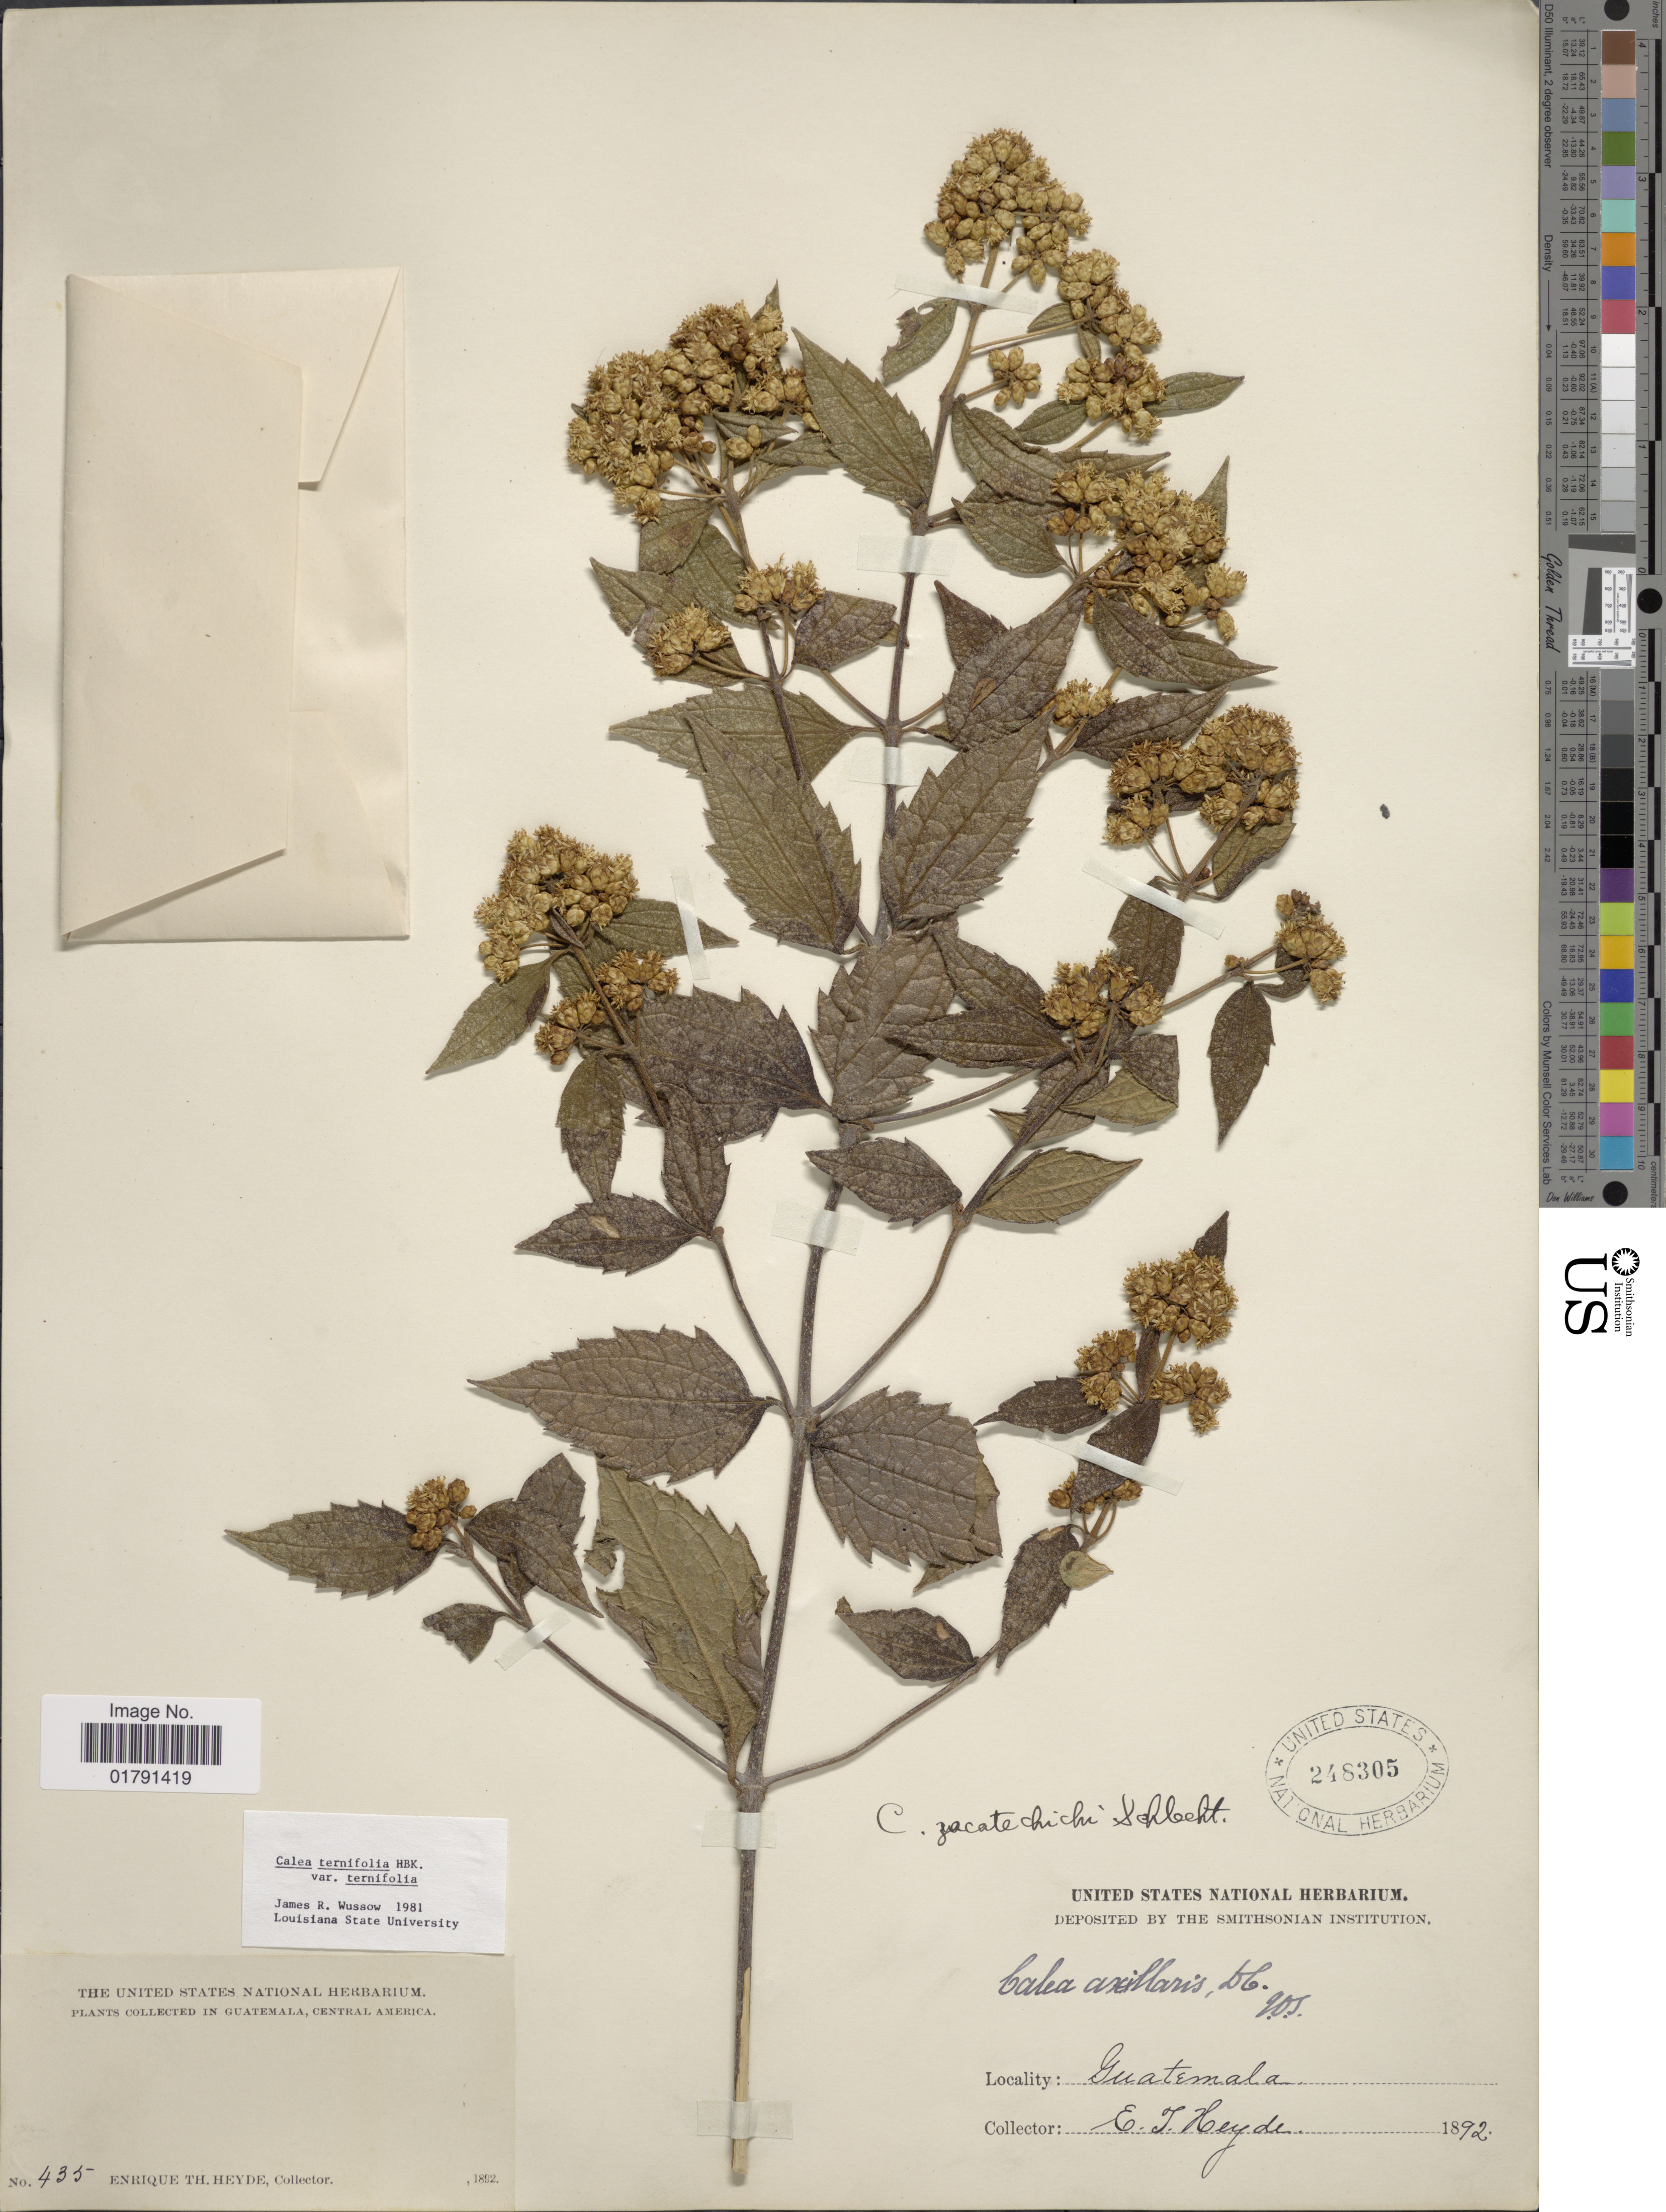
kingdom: Plantae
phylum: Tracheophyta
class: Magnoliopsida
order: Asterales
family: Asteraceae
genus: Calea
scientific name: Calea ternifolia var. ternifolia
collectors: E. T. Heyde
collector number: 435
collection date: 1892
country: Guatemala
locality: Central America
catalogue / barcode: US 248305